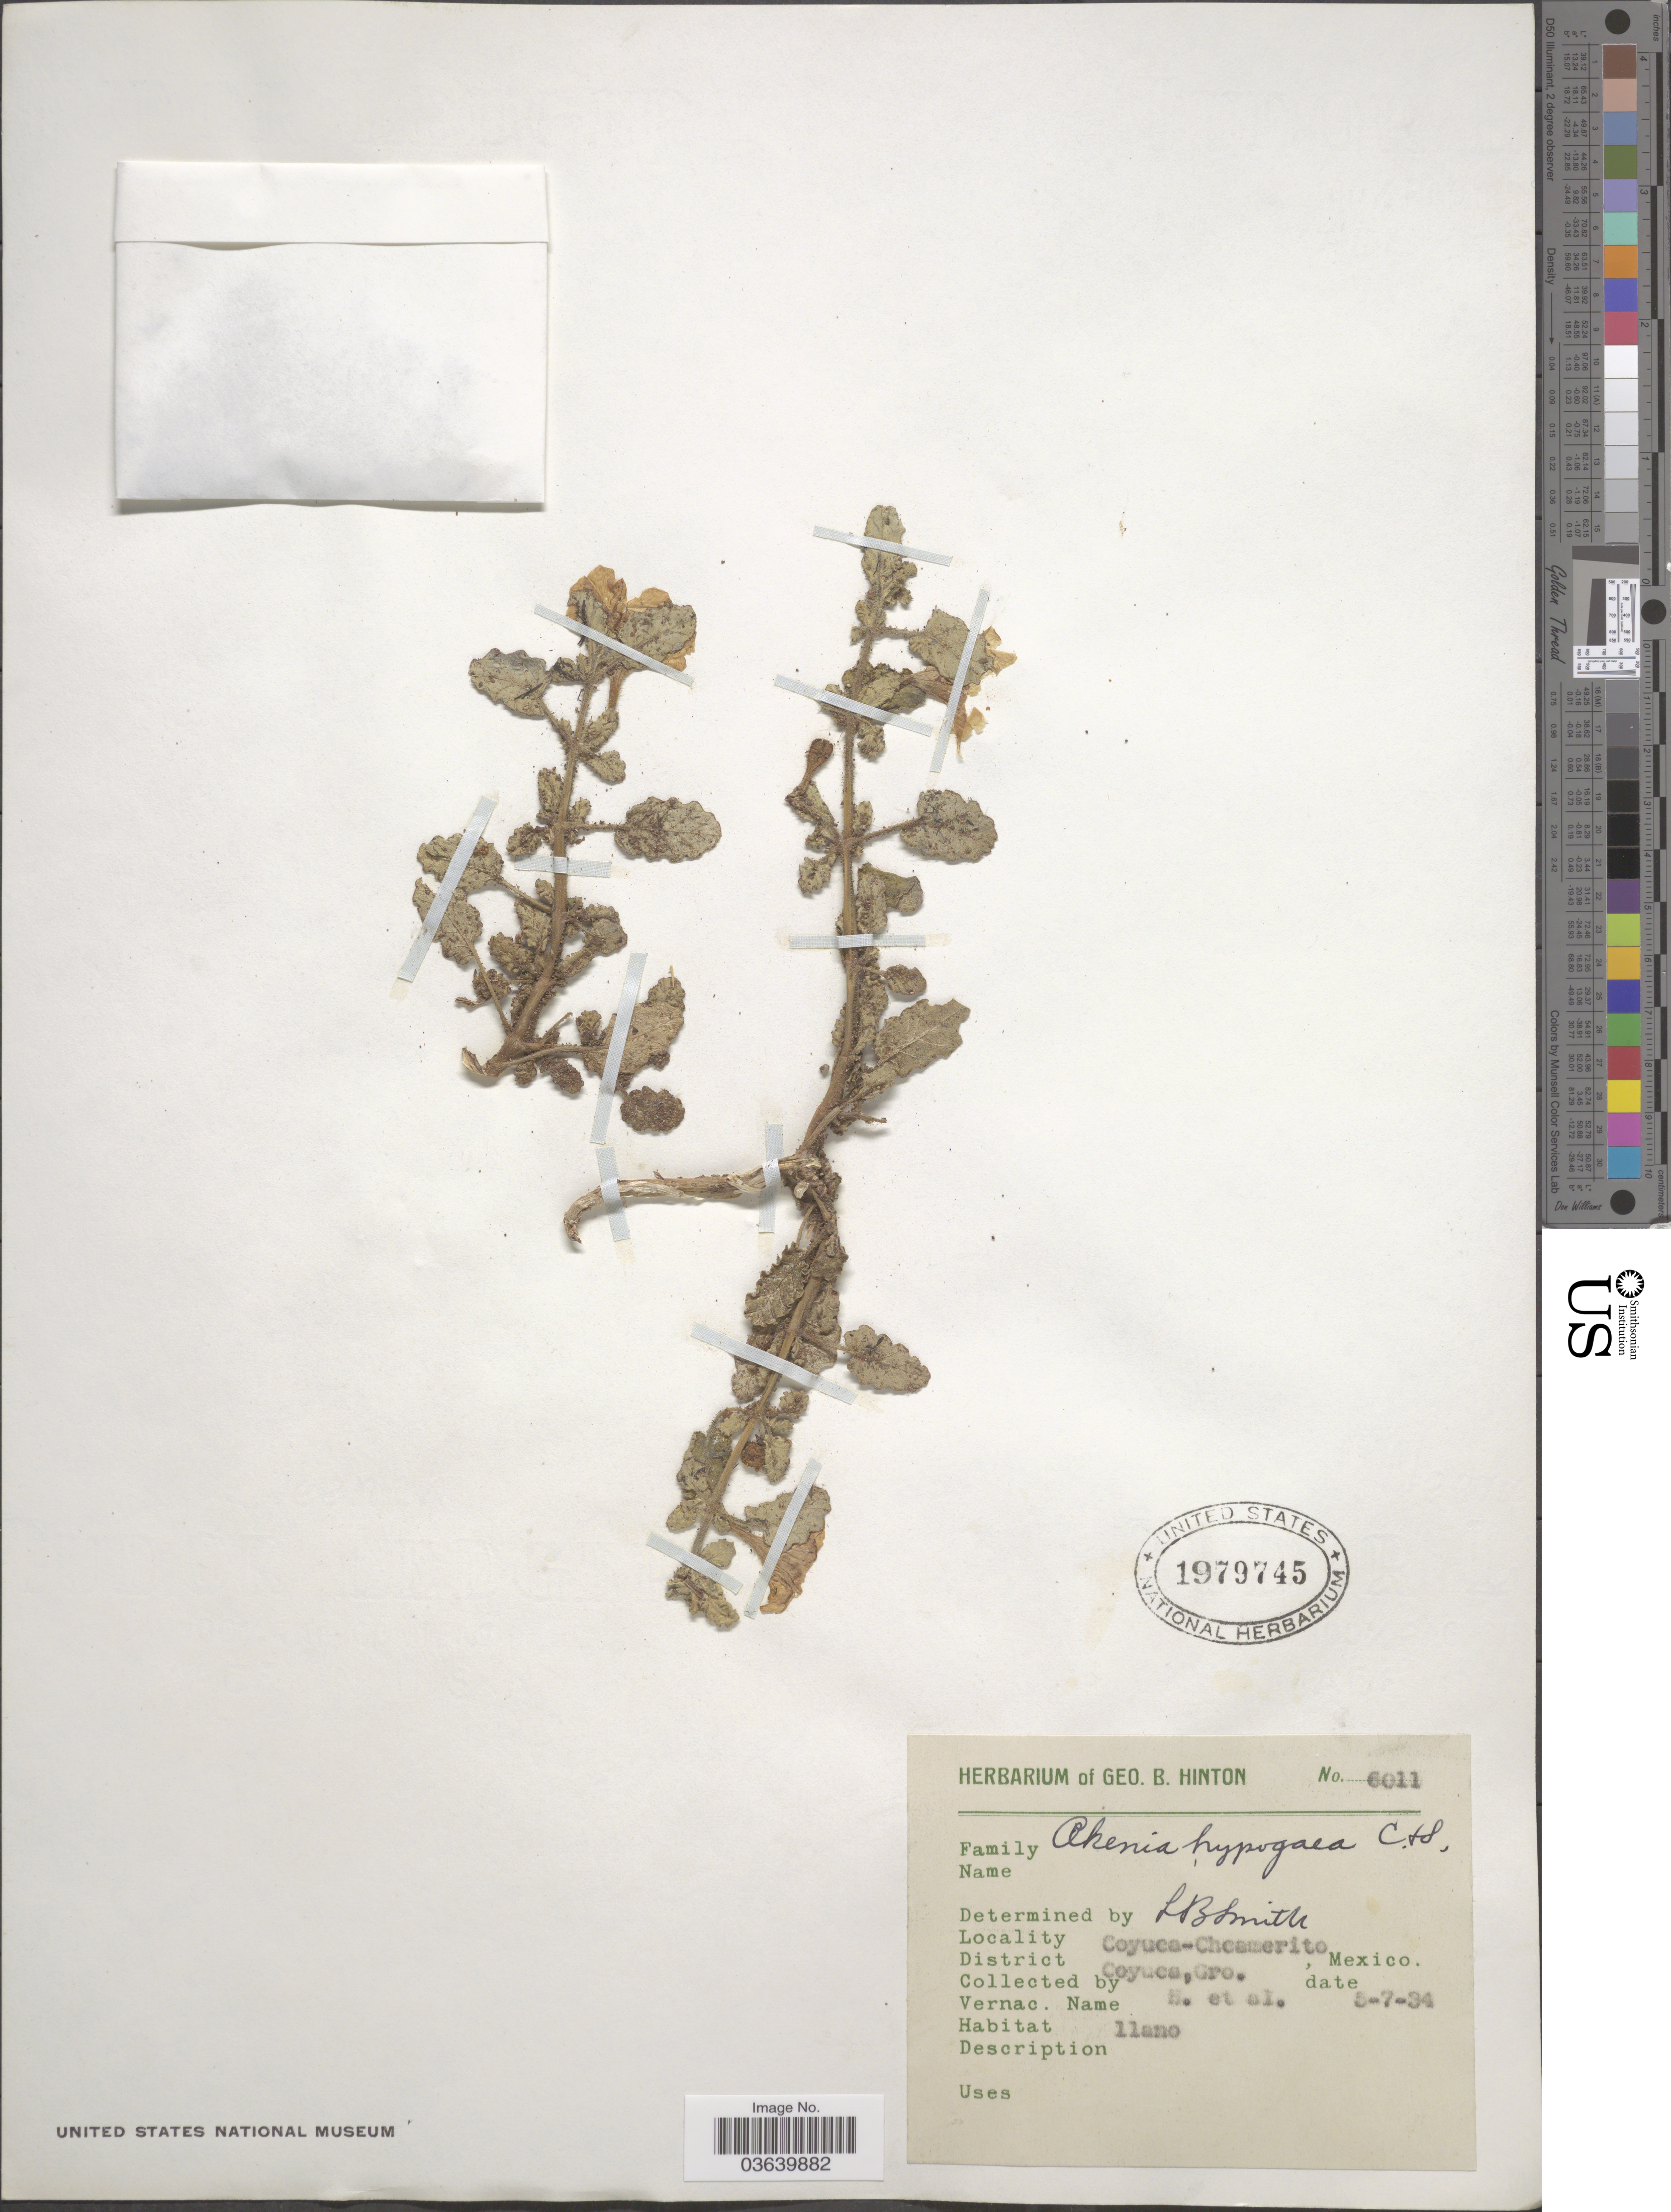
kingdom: Plantae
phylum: Tracheophyta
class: Magnoliopsida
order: Caryophyllales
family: Nyctaginaceae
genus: Okenia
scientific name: Okenia hypogaea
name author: Schltdl. & Cham.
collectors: G. B. Hinton & et al.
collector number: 6011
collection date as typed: Transcribed d/m/y: 5/7/34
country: Mexico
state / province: Guerrero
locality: Coyuca-Chcamerito [interpreted]. District Coyuca.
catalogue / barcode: US 1979745